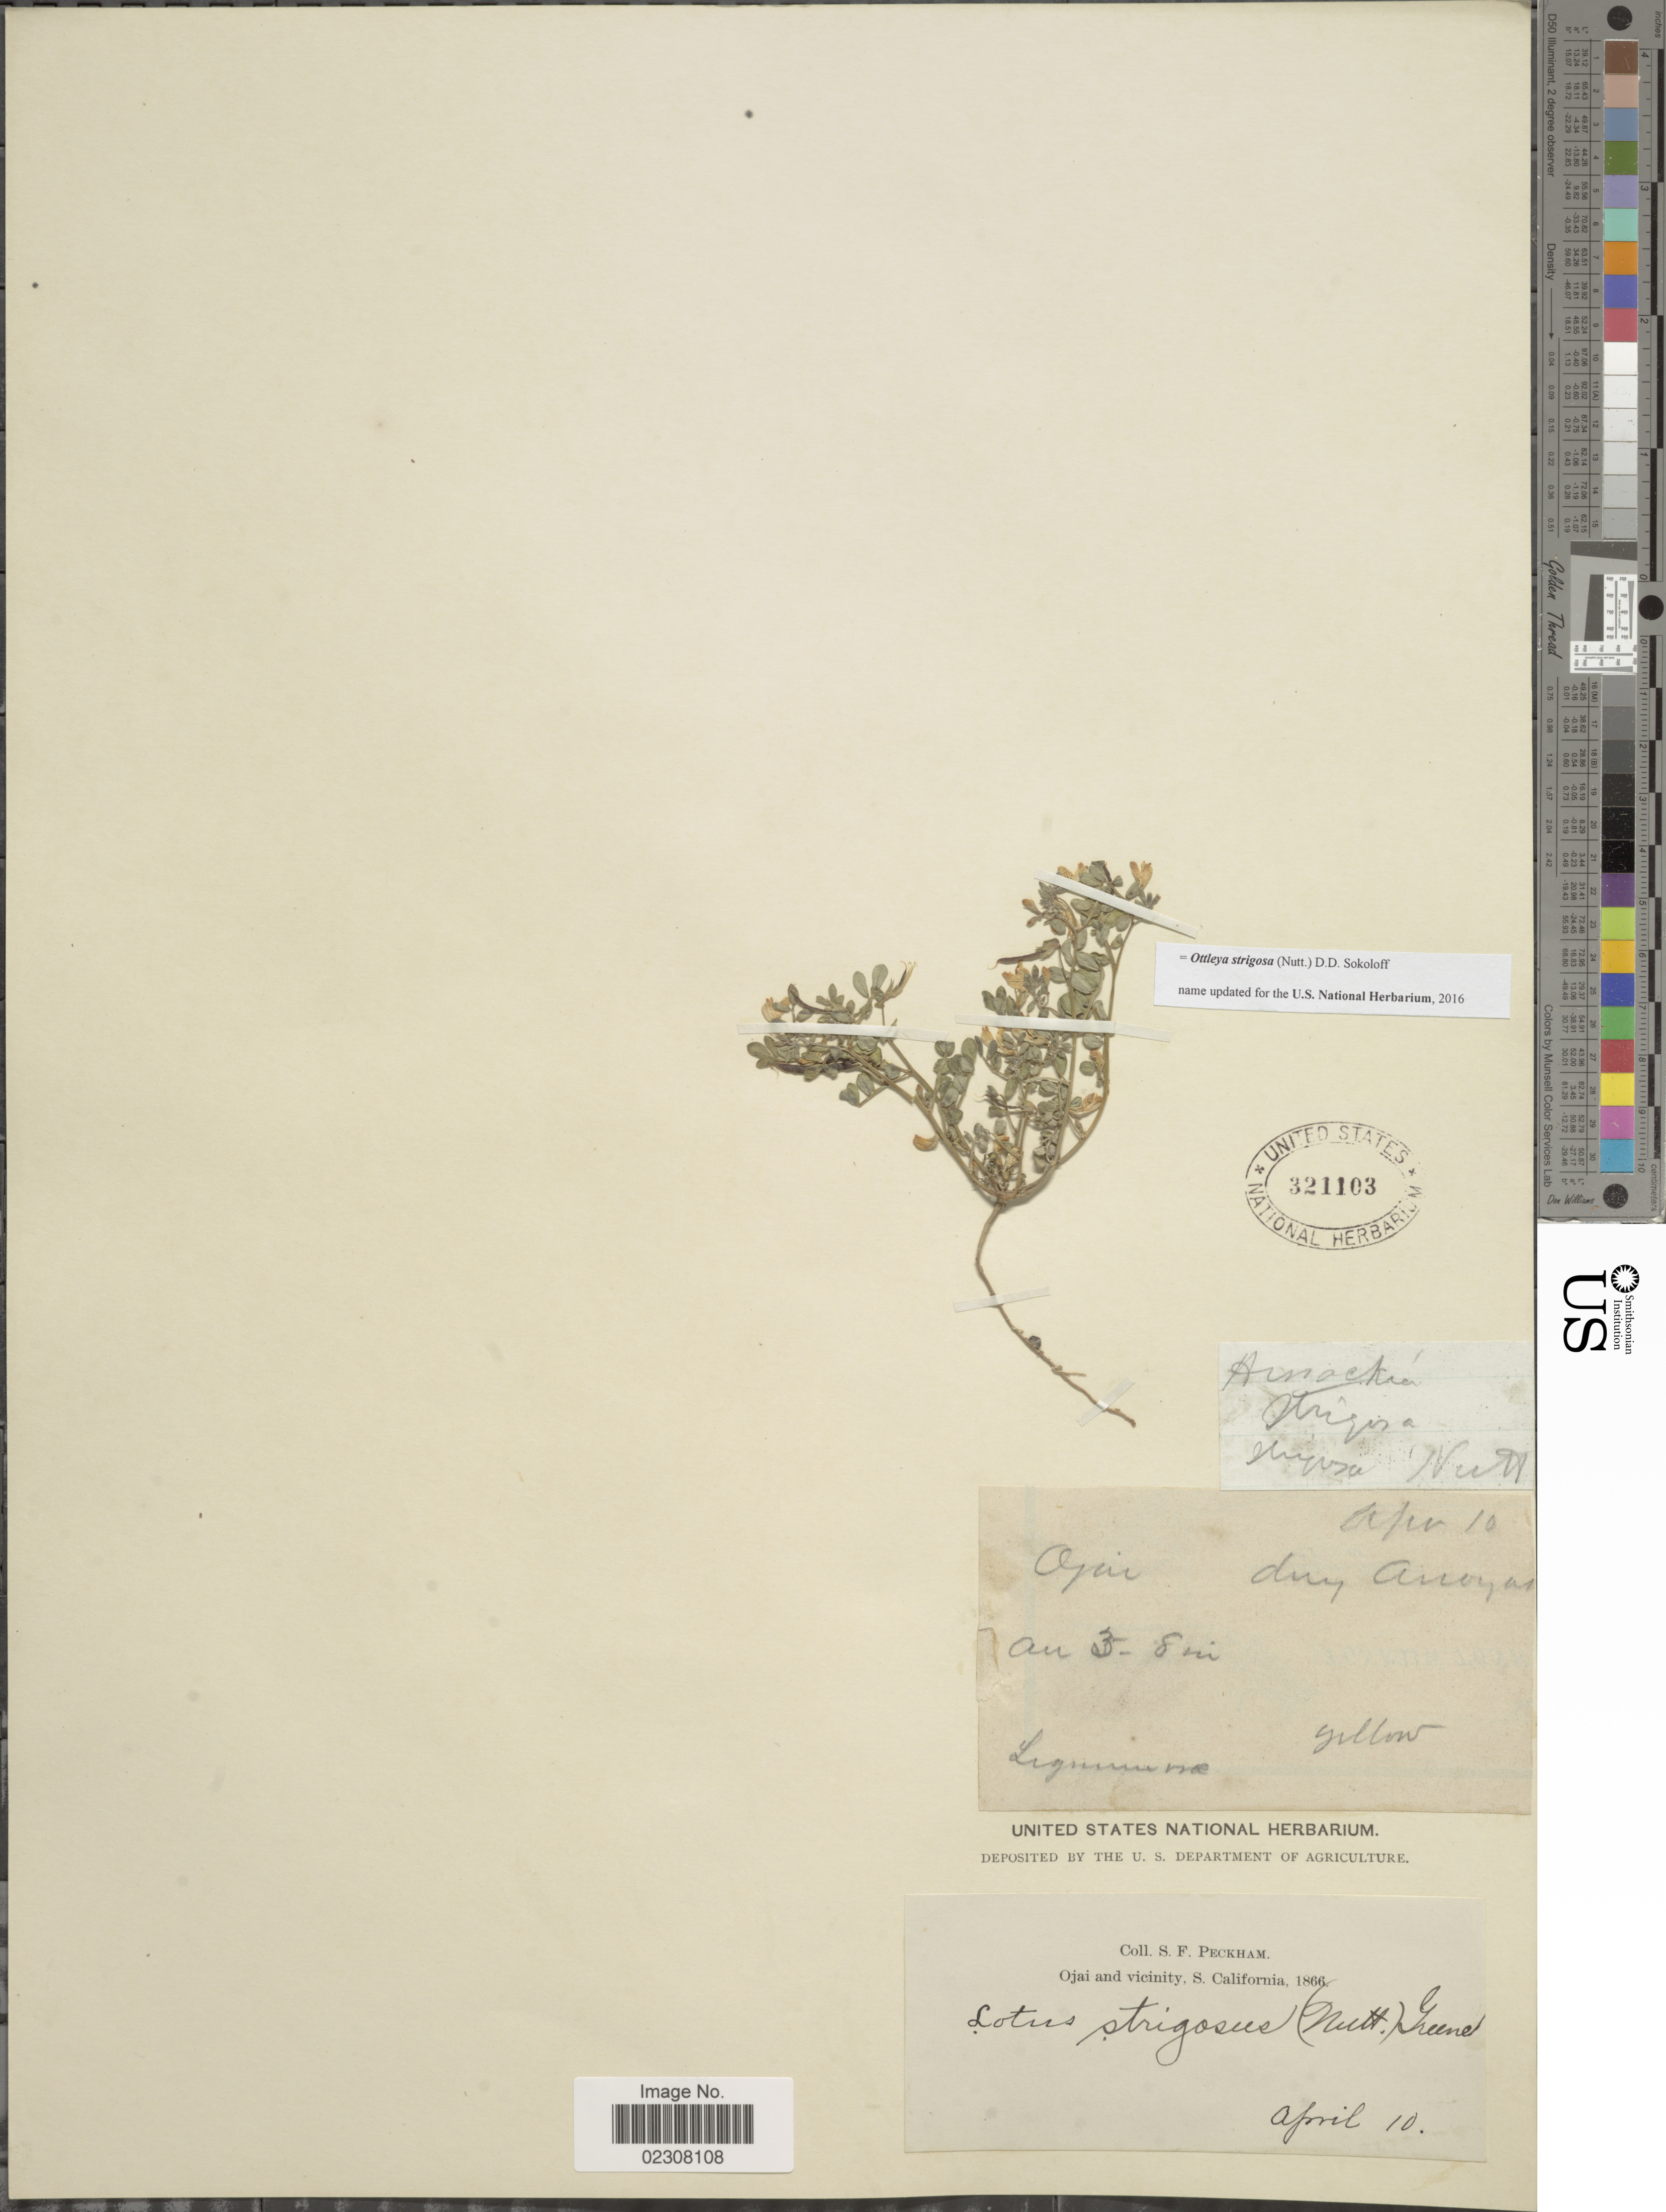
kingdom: Plantae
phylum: Tracheophyta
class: Magnoliopsida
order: Fabales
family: Fabaceae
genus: Ottleya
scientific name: Ottleya strigosa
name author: (Nutt.) D.D. Sokoloff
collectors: S. Peckham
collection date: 1886-04-10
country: United States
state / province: California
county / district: Ventura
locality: Ojai and vicinity, S. California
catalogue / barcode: US 321103